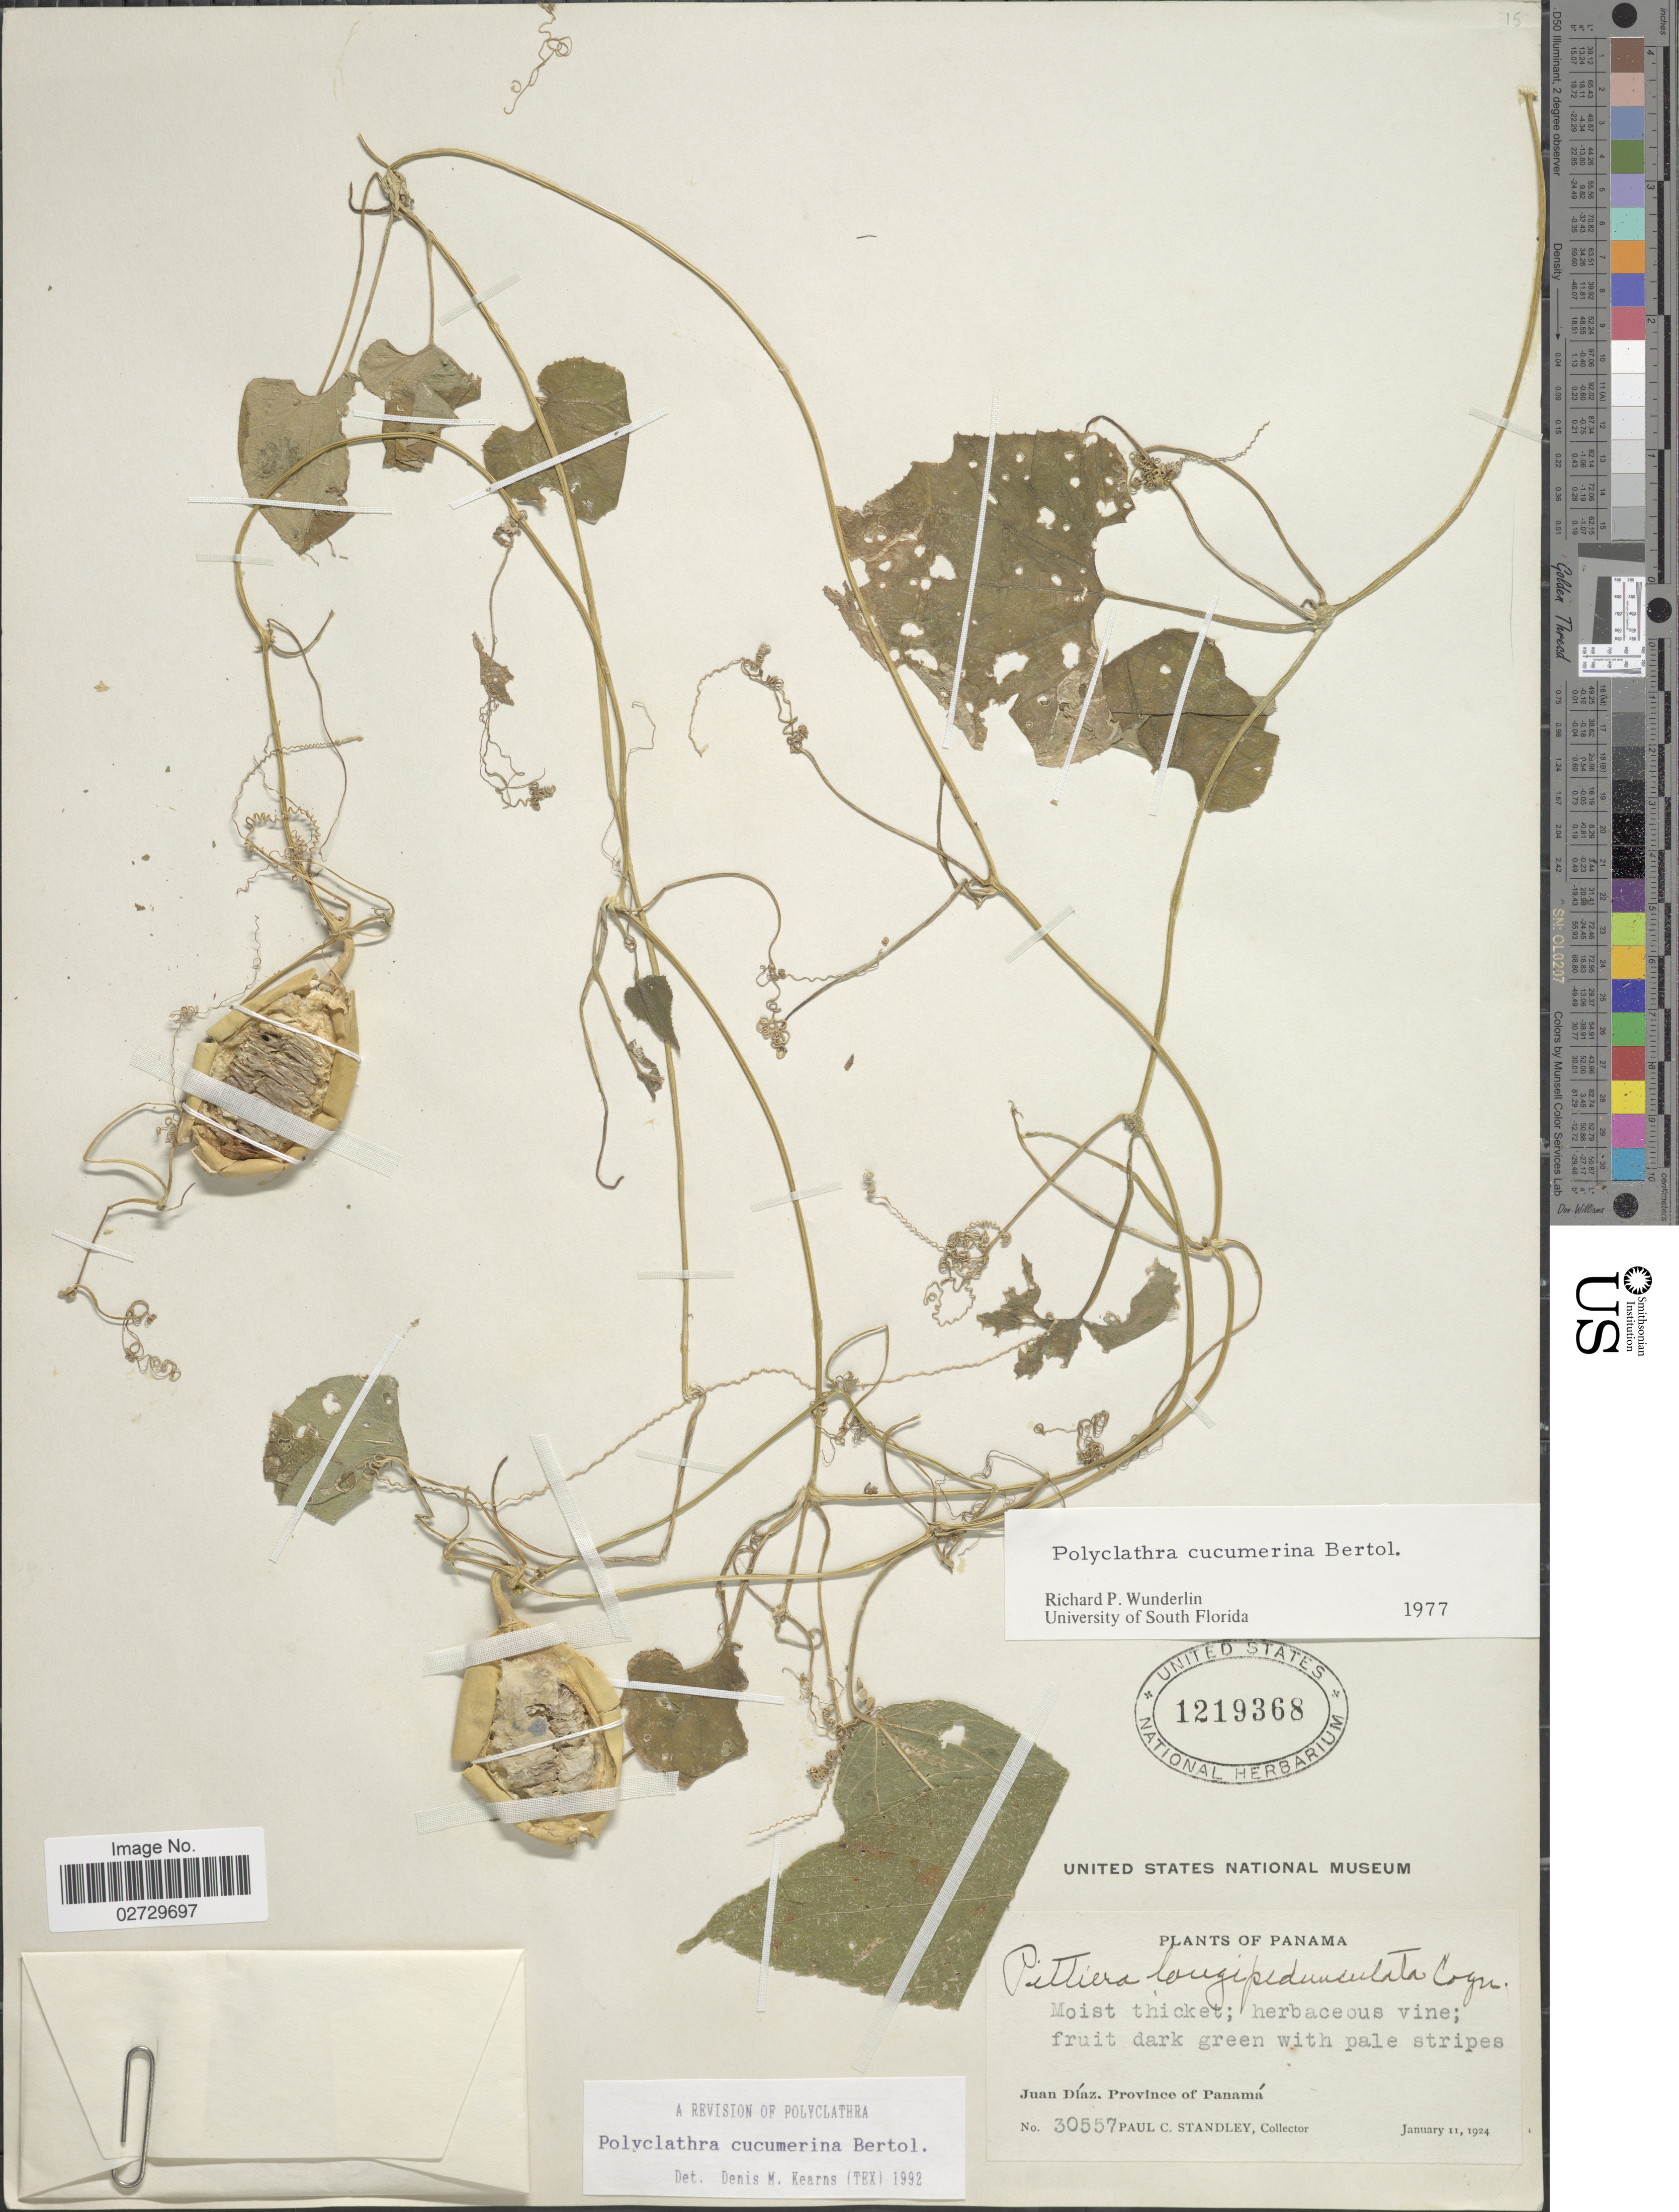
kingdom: Plantae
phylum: Tracheophyta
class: Magnoliopsida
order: Cucurbitales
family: Cucurbitaceae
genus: Polyclathra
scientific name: Polyclathra cucumerina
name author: Bertol.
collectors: P. C. Standley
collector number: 30557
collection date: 1924-01-11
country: Panama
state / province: Panamá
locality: Juan Diaz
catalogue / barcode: US 1219368